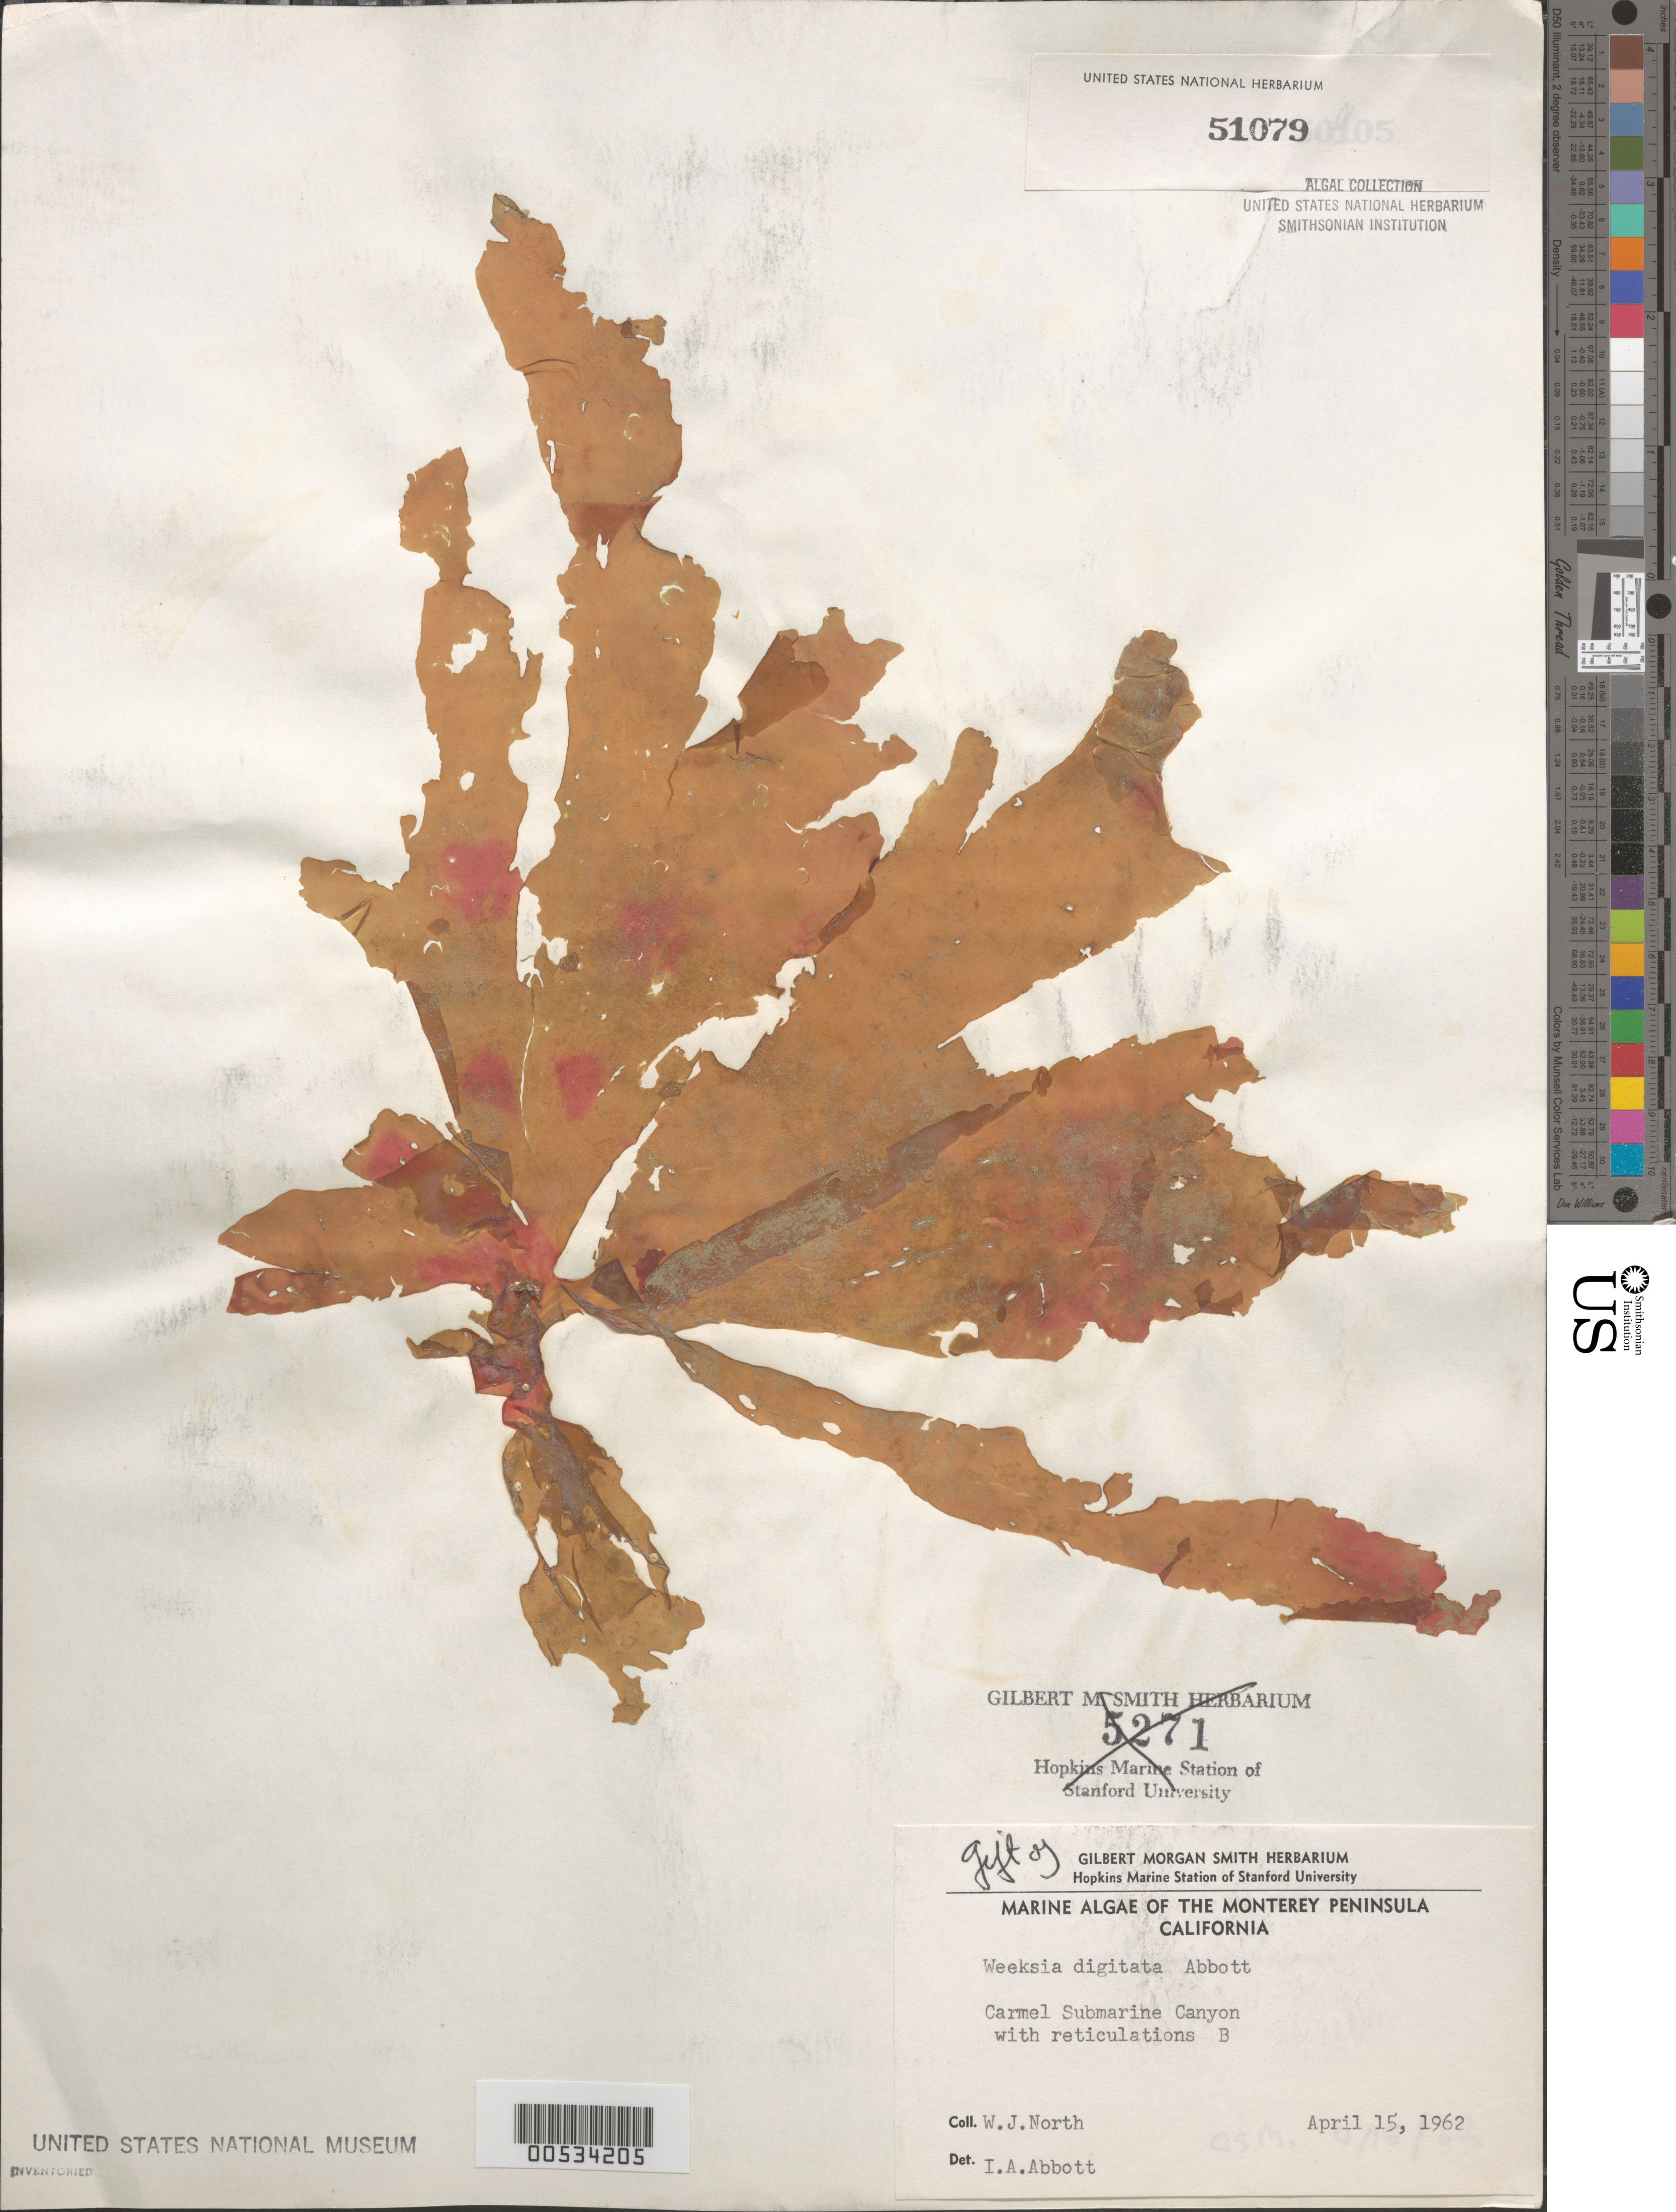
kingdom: Plantae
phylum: Rhodophyta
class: Florideophyceae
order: Gigartinales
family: Dumontiaceae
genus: Weeksia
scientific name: Weeksia digitata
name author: I.A. Abbott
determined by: Abbott, Isabella A.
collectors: W. North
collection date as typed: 15 Apr 1962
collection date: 1962-04-15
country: United States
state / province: California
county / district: Monterey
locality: Carmel Submarine Canyon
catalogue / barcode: US 51079